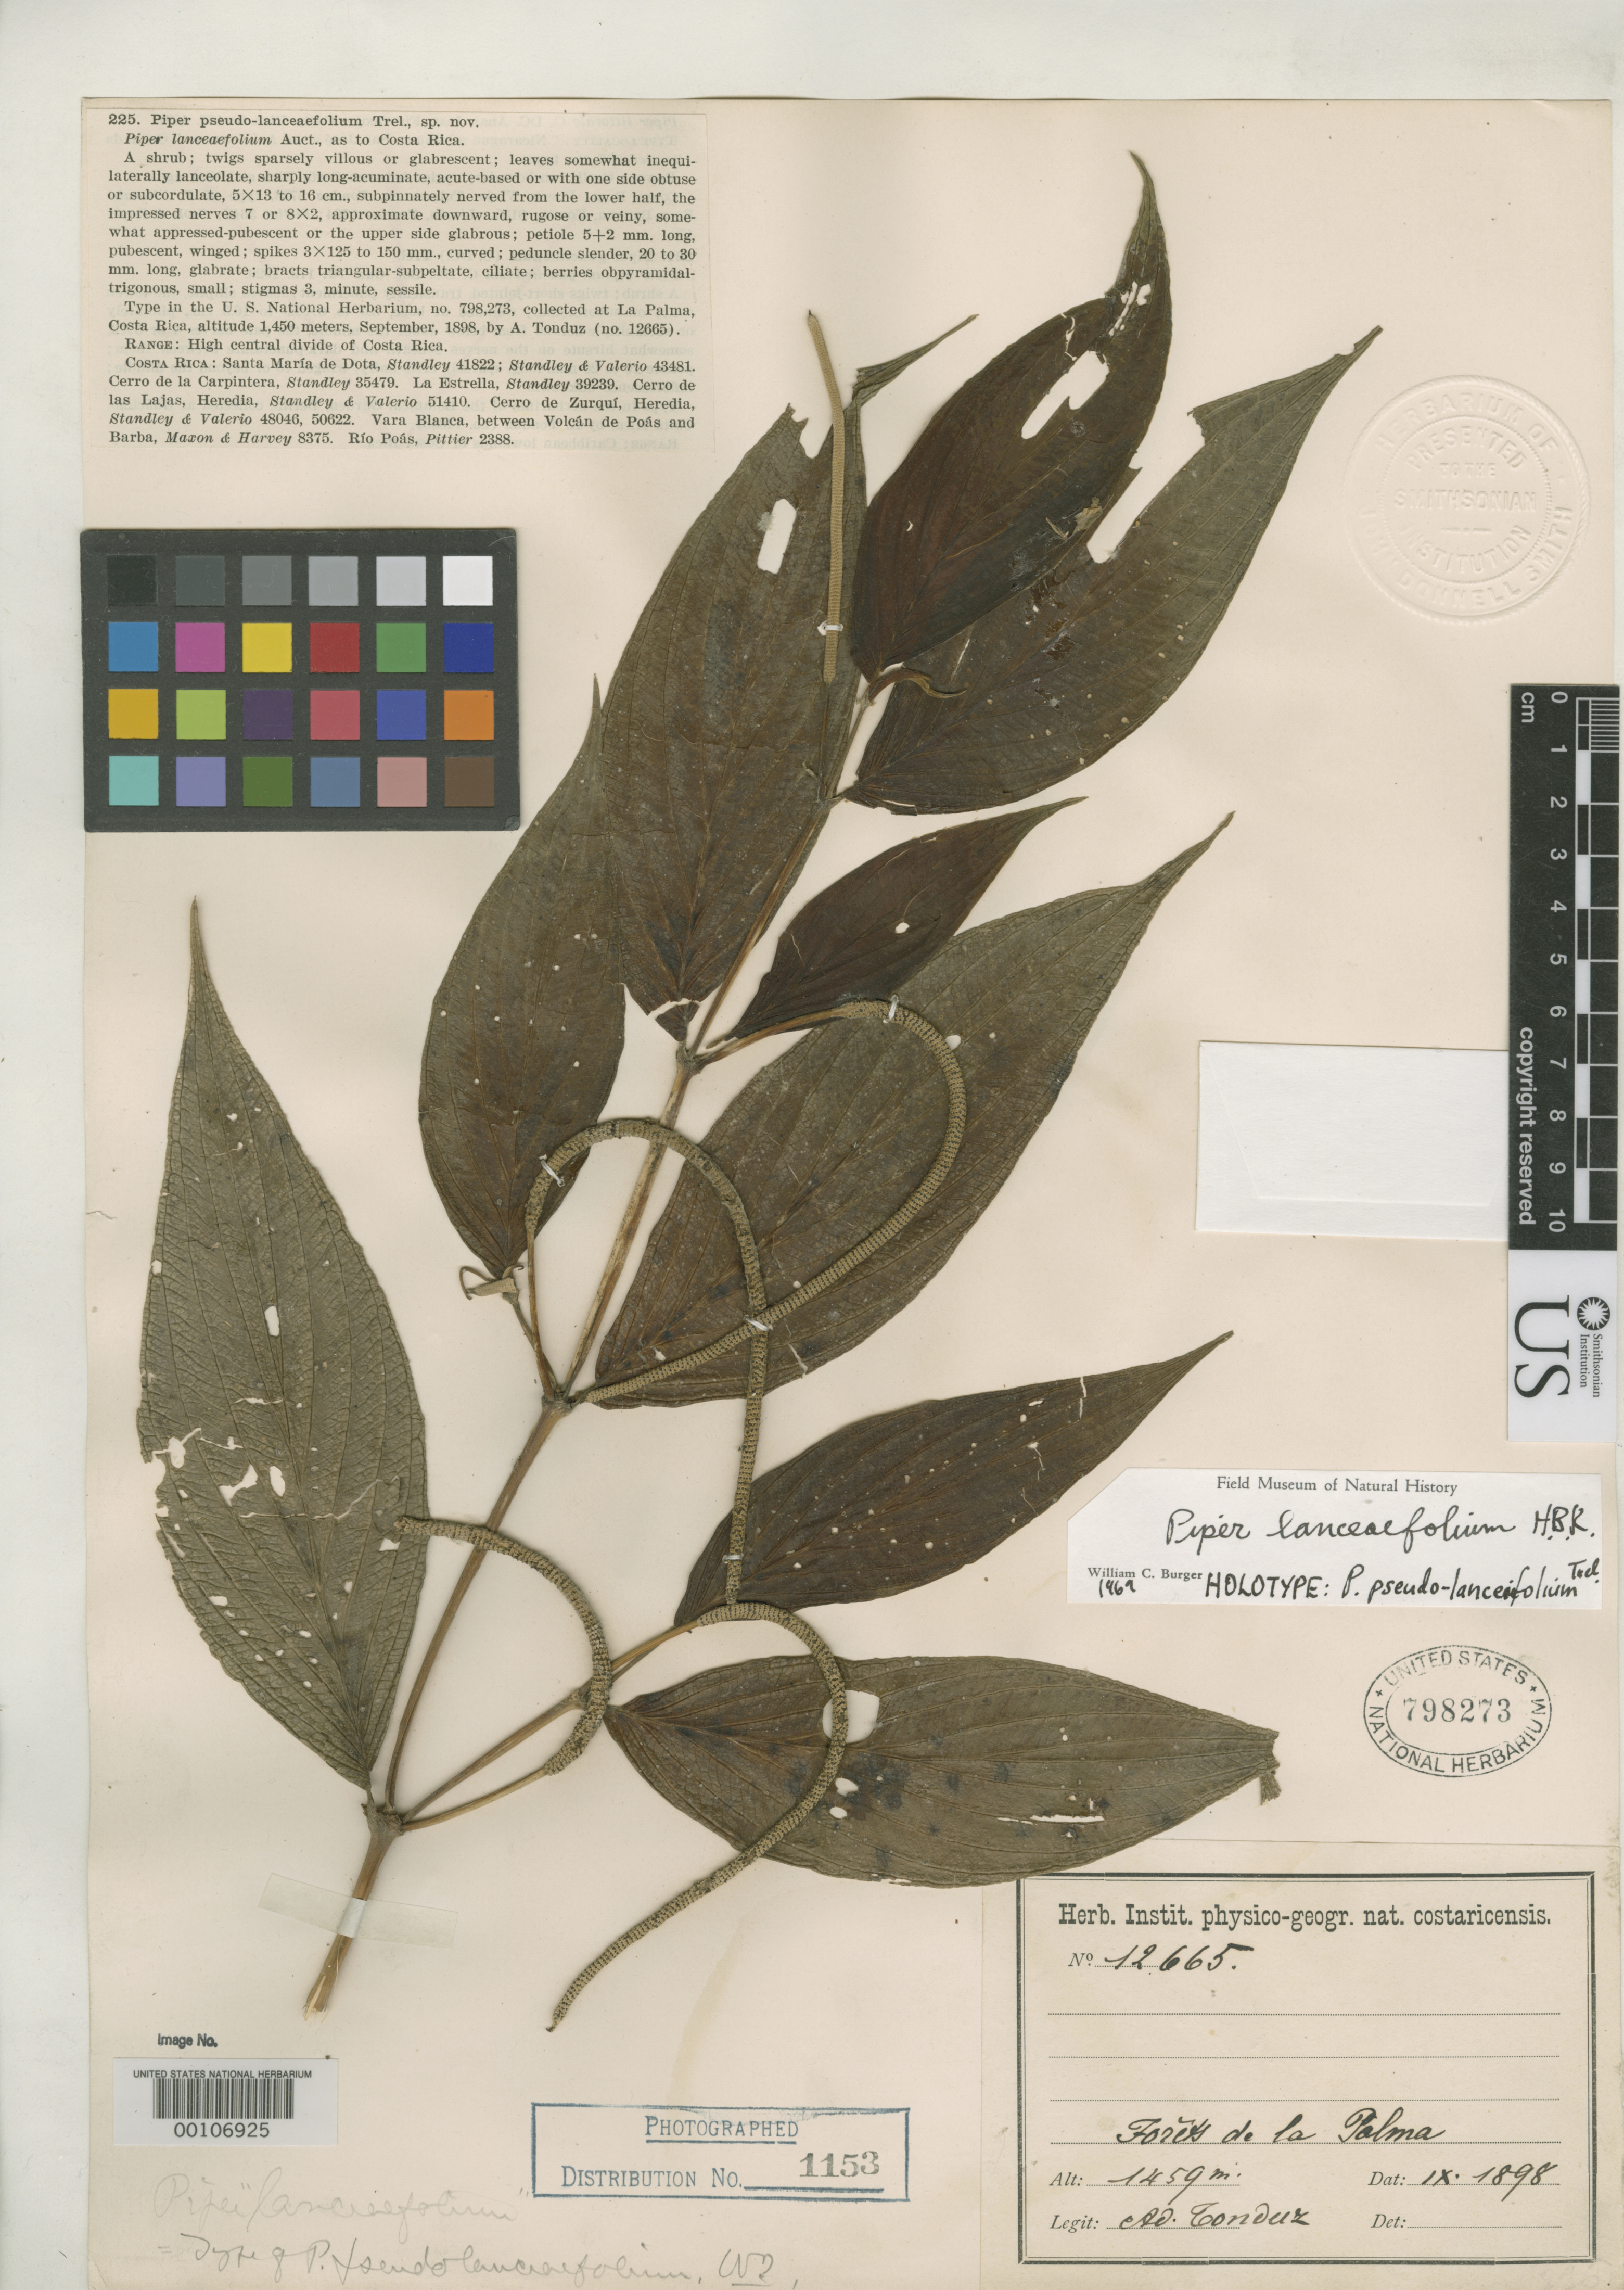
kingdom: Plantae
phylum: Tracheophyta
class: Magnoliopsida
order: Piperales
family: Piperaceae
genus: Piper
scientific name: Piper pseudolanceifolium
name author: Trel.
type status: Holotype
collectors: A. Tonduz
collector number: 12665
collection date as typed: Sep 1898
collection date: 1898-09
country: Costa Rica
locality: La Palma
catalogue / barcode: US 798273